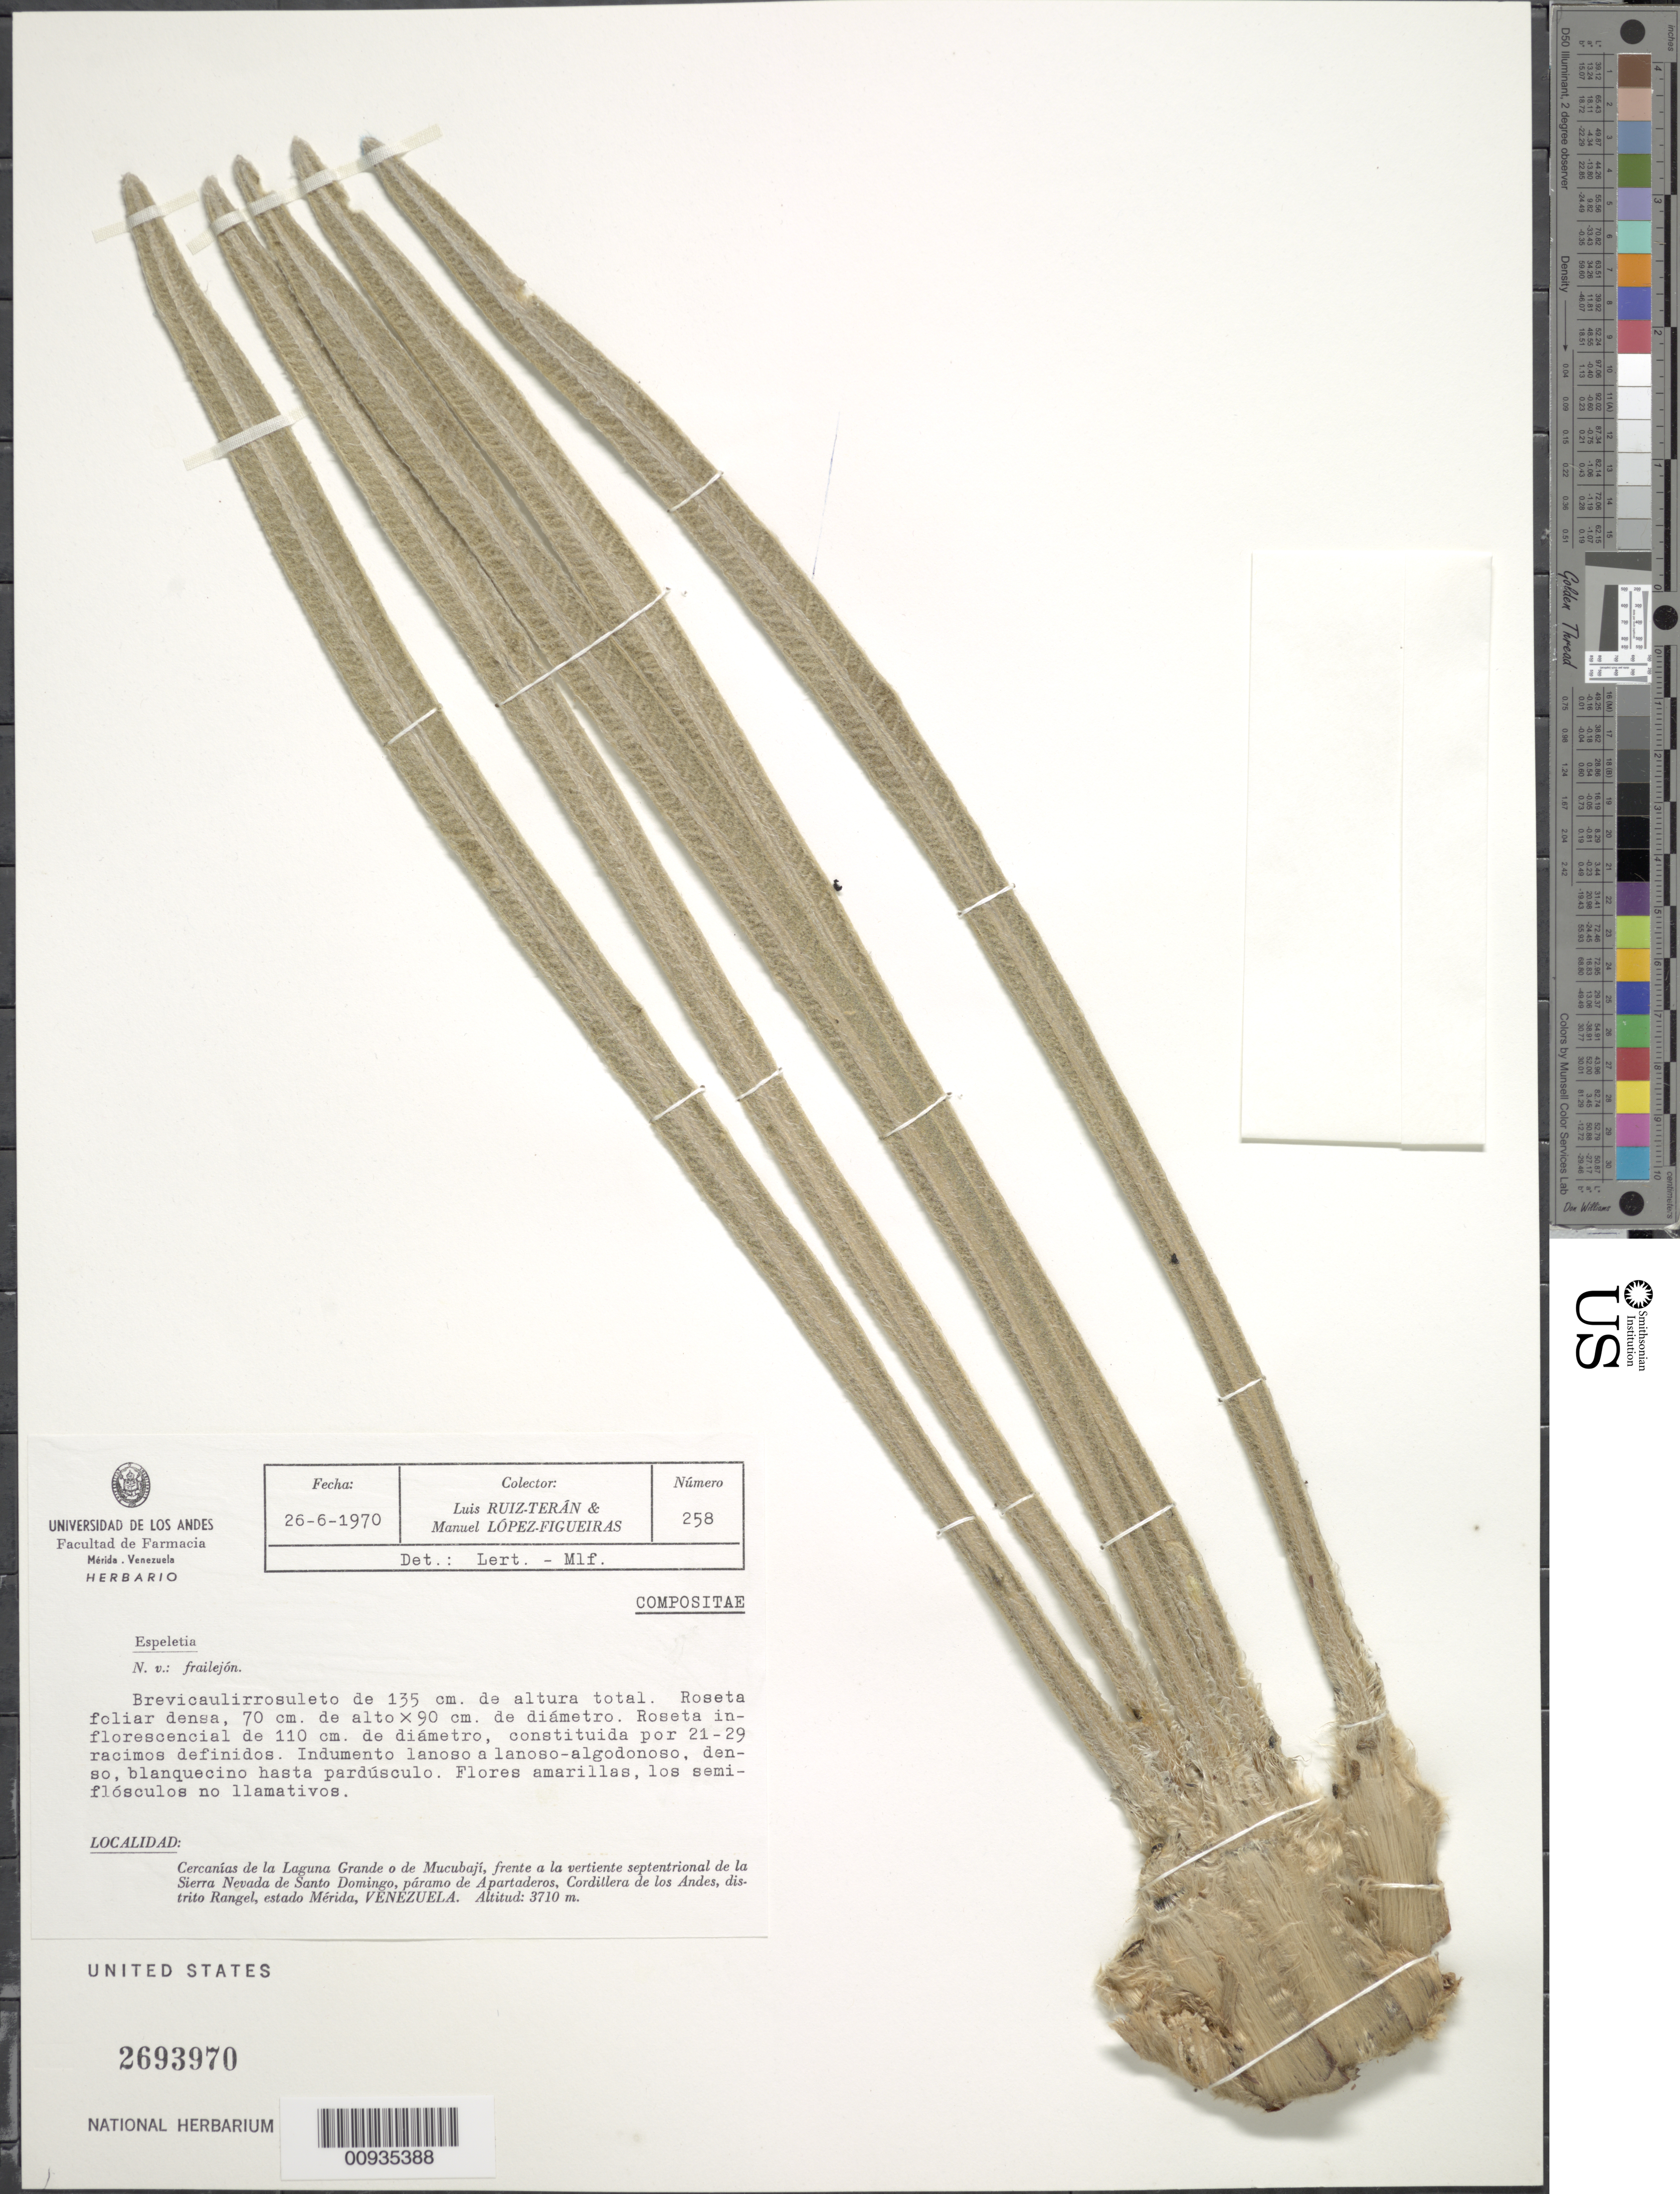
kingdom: Plantae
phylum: Tracheophyta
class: Magnoliopsida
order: Asterales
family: Asteraceae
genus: Coespeletia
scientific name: Coespeletia spicata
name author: (Sch. Bip. ex Wedd.) Cuatrec.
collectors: L. Teran & M. López Figueiras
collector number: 258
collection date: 1970-06-26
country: Venezuela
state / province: Mérida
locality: Cercanias de la Laguna Grande o de Mucubaji, frente a la vertiente septentrional de la Sierra Nevada de Santo Domingo, paramo de Apartaderos, Cordillera de los Andes, distrito Rangel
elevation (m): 3710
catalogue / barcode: US 2693970